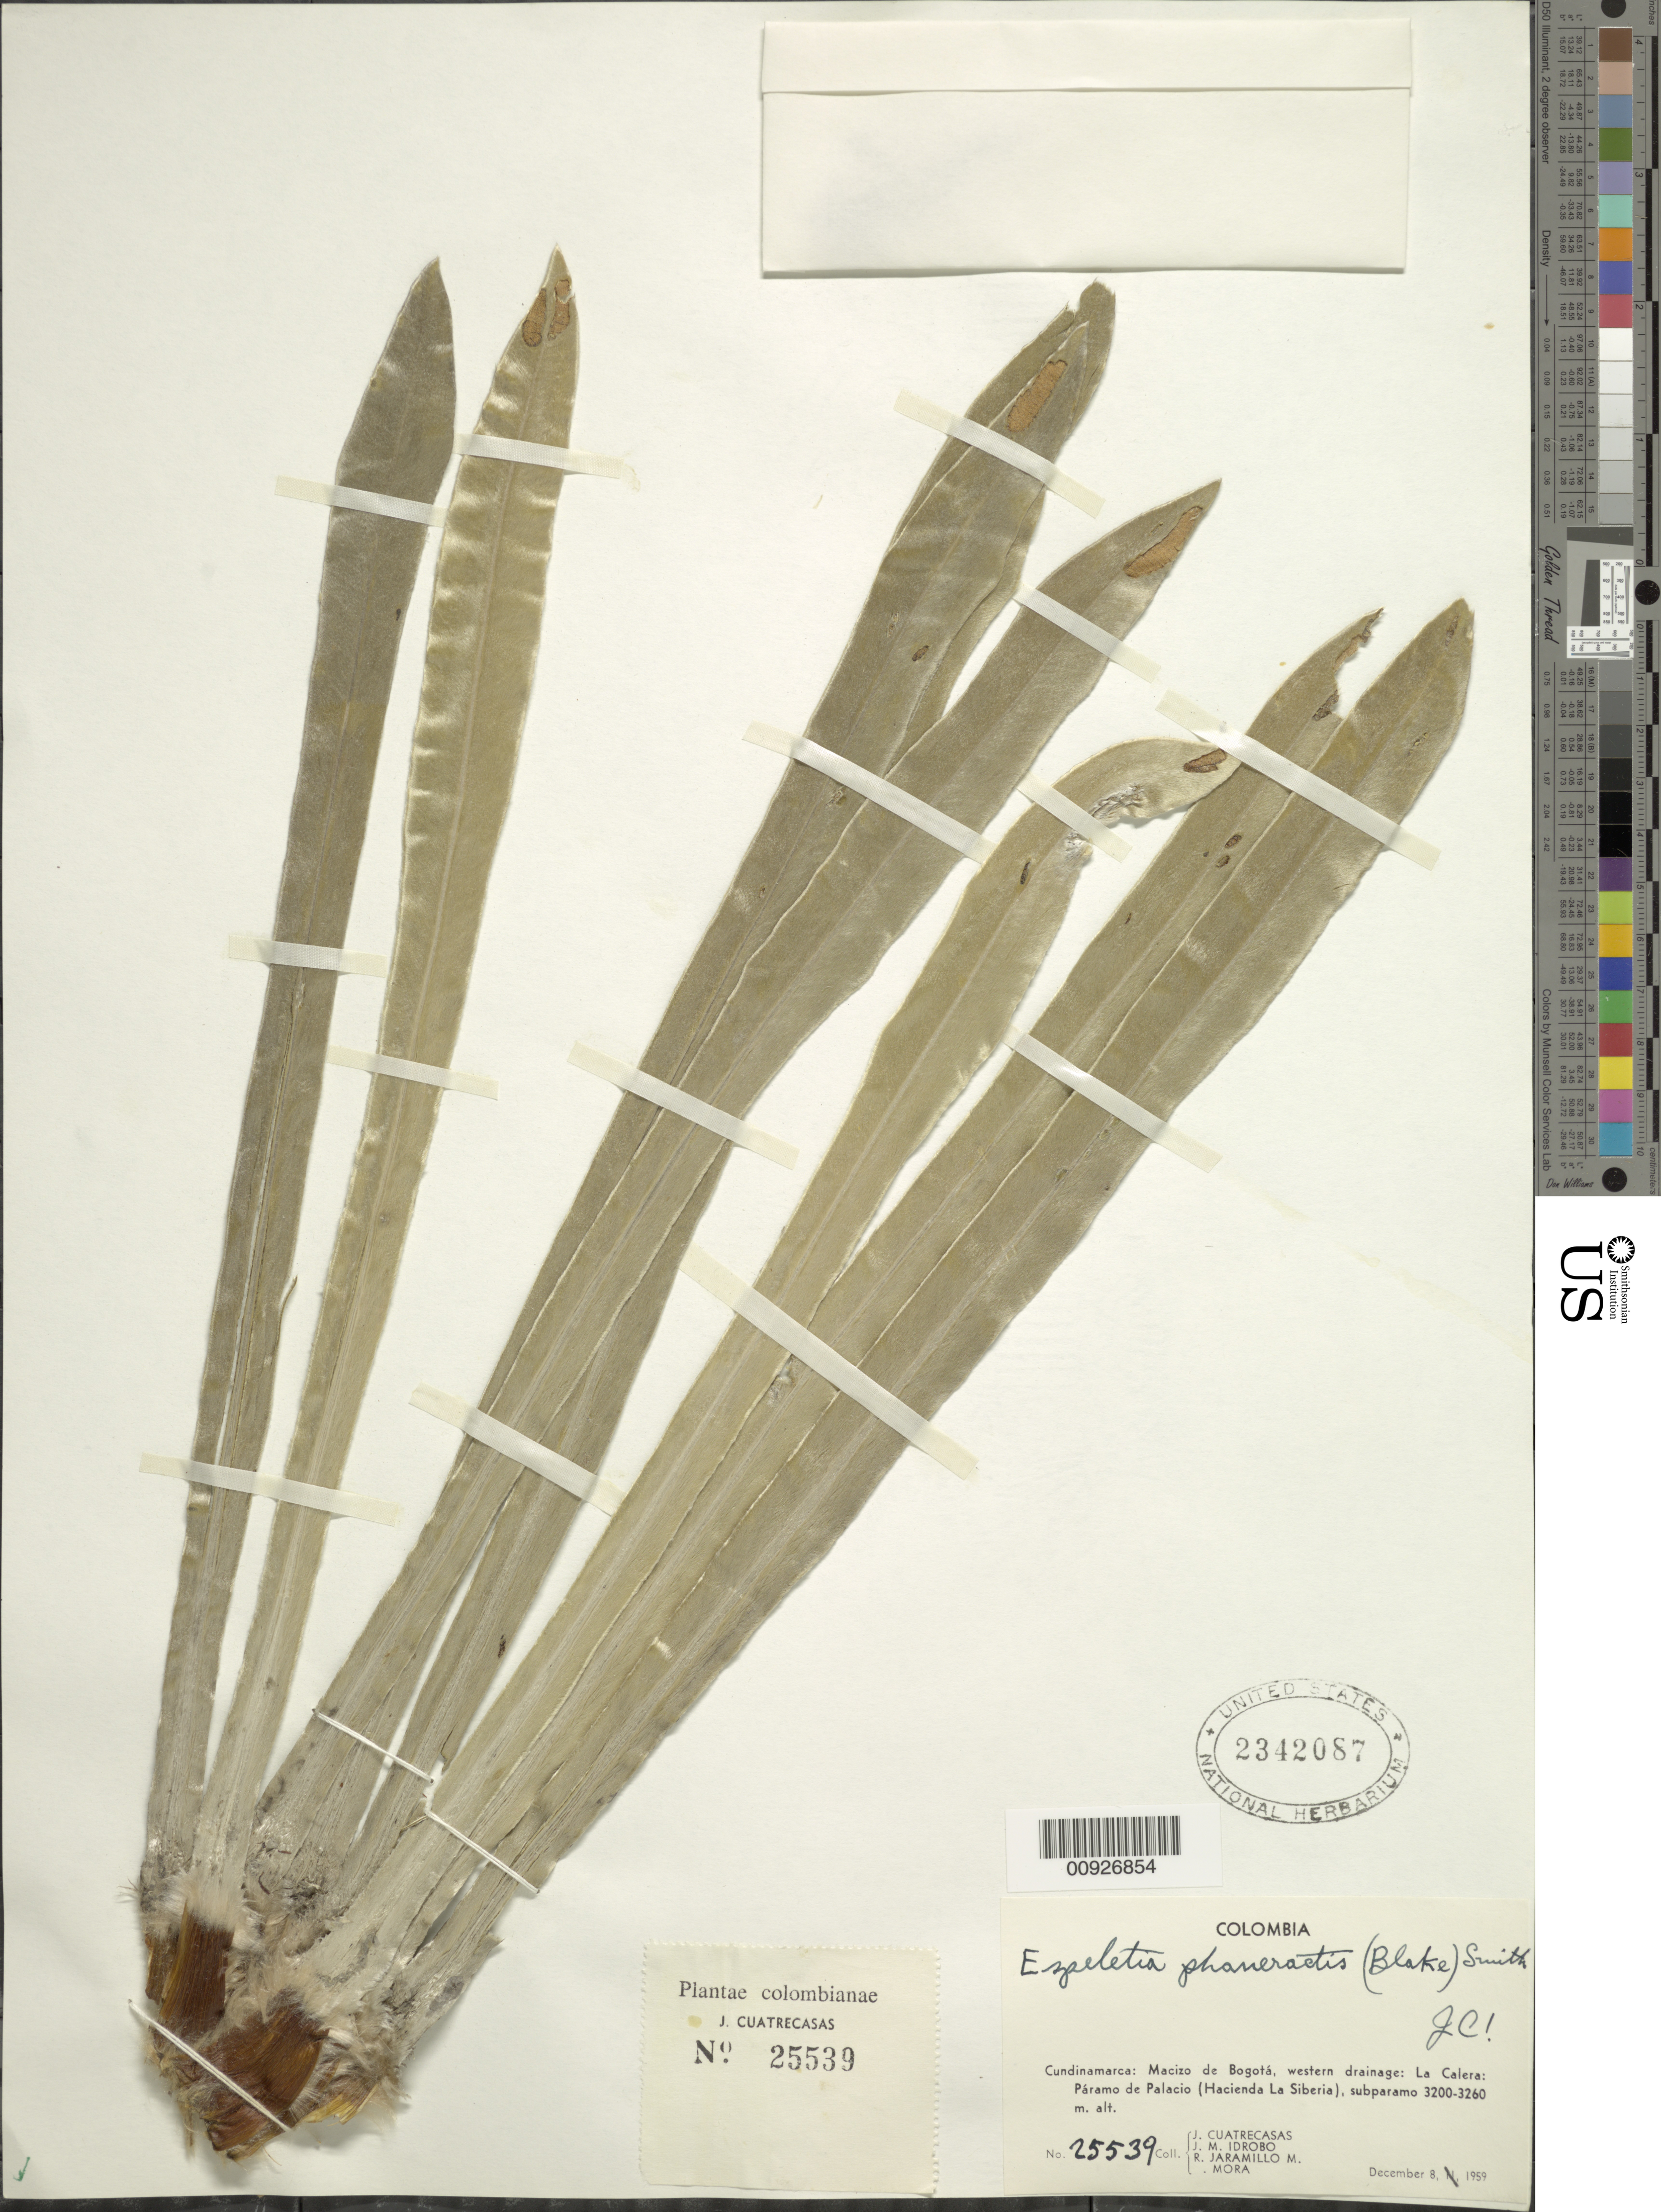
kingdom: Plantae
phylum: Tracheophyta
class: Magnoliopsida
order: Asterales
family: Asteraceae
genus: Espeletia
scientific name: Espeletia argentea f. phaneractis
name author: (S.F. Blake) Cuatrec.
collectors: J. Cuatrecasas, J. M. Idrobo, R. Jaramillo M. & L. E. Mora-Osejo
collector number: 25539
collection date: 1959-12-08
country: Colombia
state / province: Cundinamarca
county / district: M de La Calera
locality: P. de Palacio. Macizo de Bogotá, western drainage: La Calera: Páramo de Palacio (Hacianda La Siberia)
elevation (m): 3200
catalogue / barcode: US 2342087